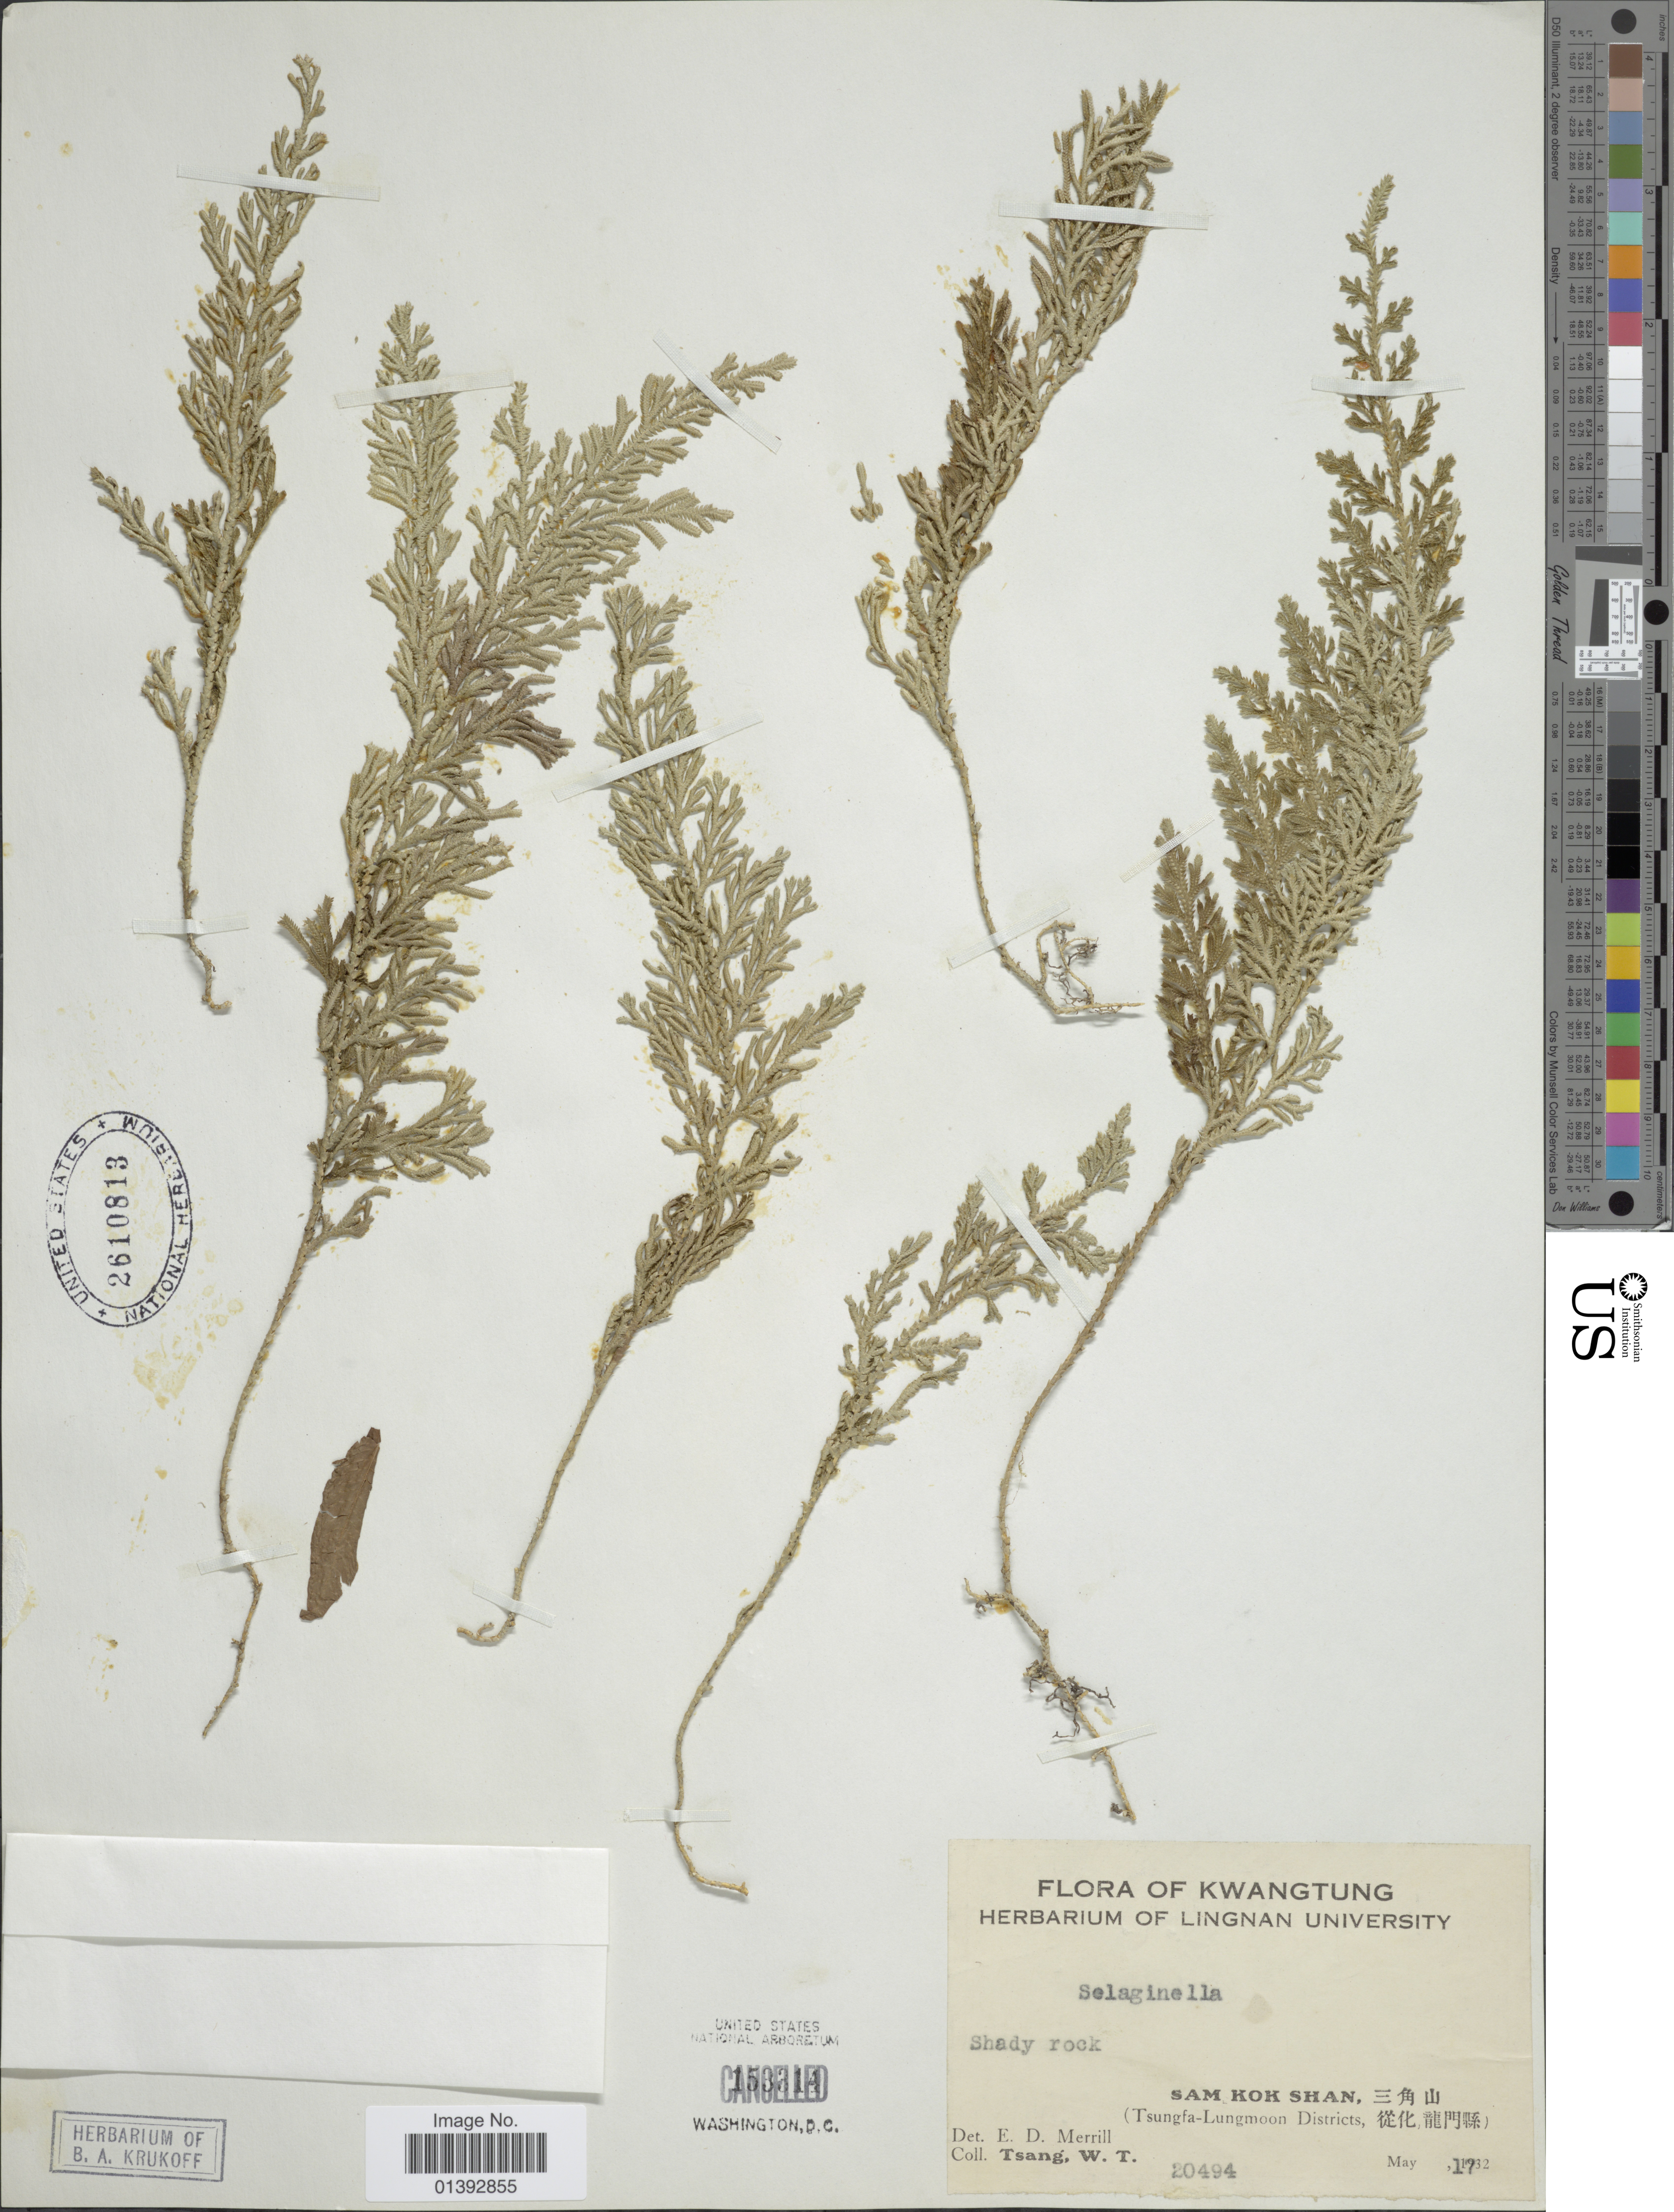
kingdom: Plantae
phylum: Tracheophyta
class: Lycopodiopsida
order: Selaginellales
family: Selaginellaceae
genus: Selaginella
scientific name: Selaginella involvens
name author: (Sw.) Spring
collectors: W. T. Tsang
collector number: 20494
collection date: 1932-05-17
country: China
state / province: Guangdong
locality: Sam Kok Shan, (Tsungfa-Lungmoon District)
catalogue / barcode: US 2610813